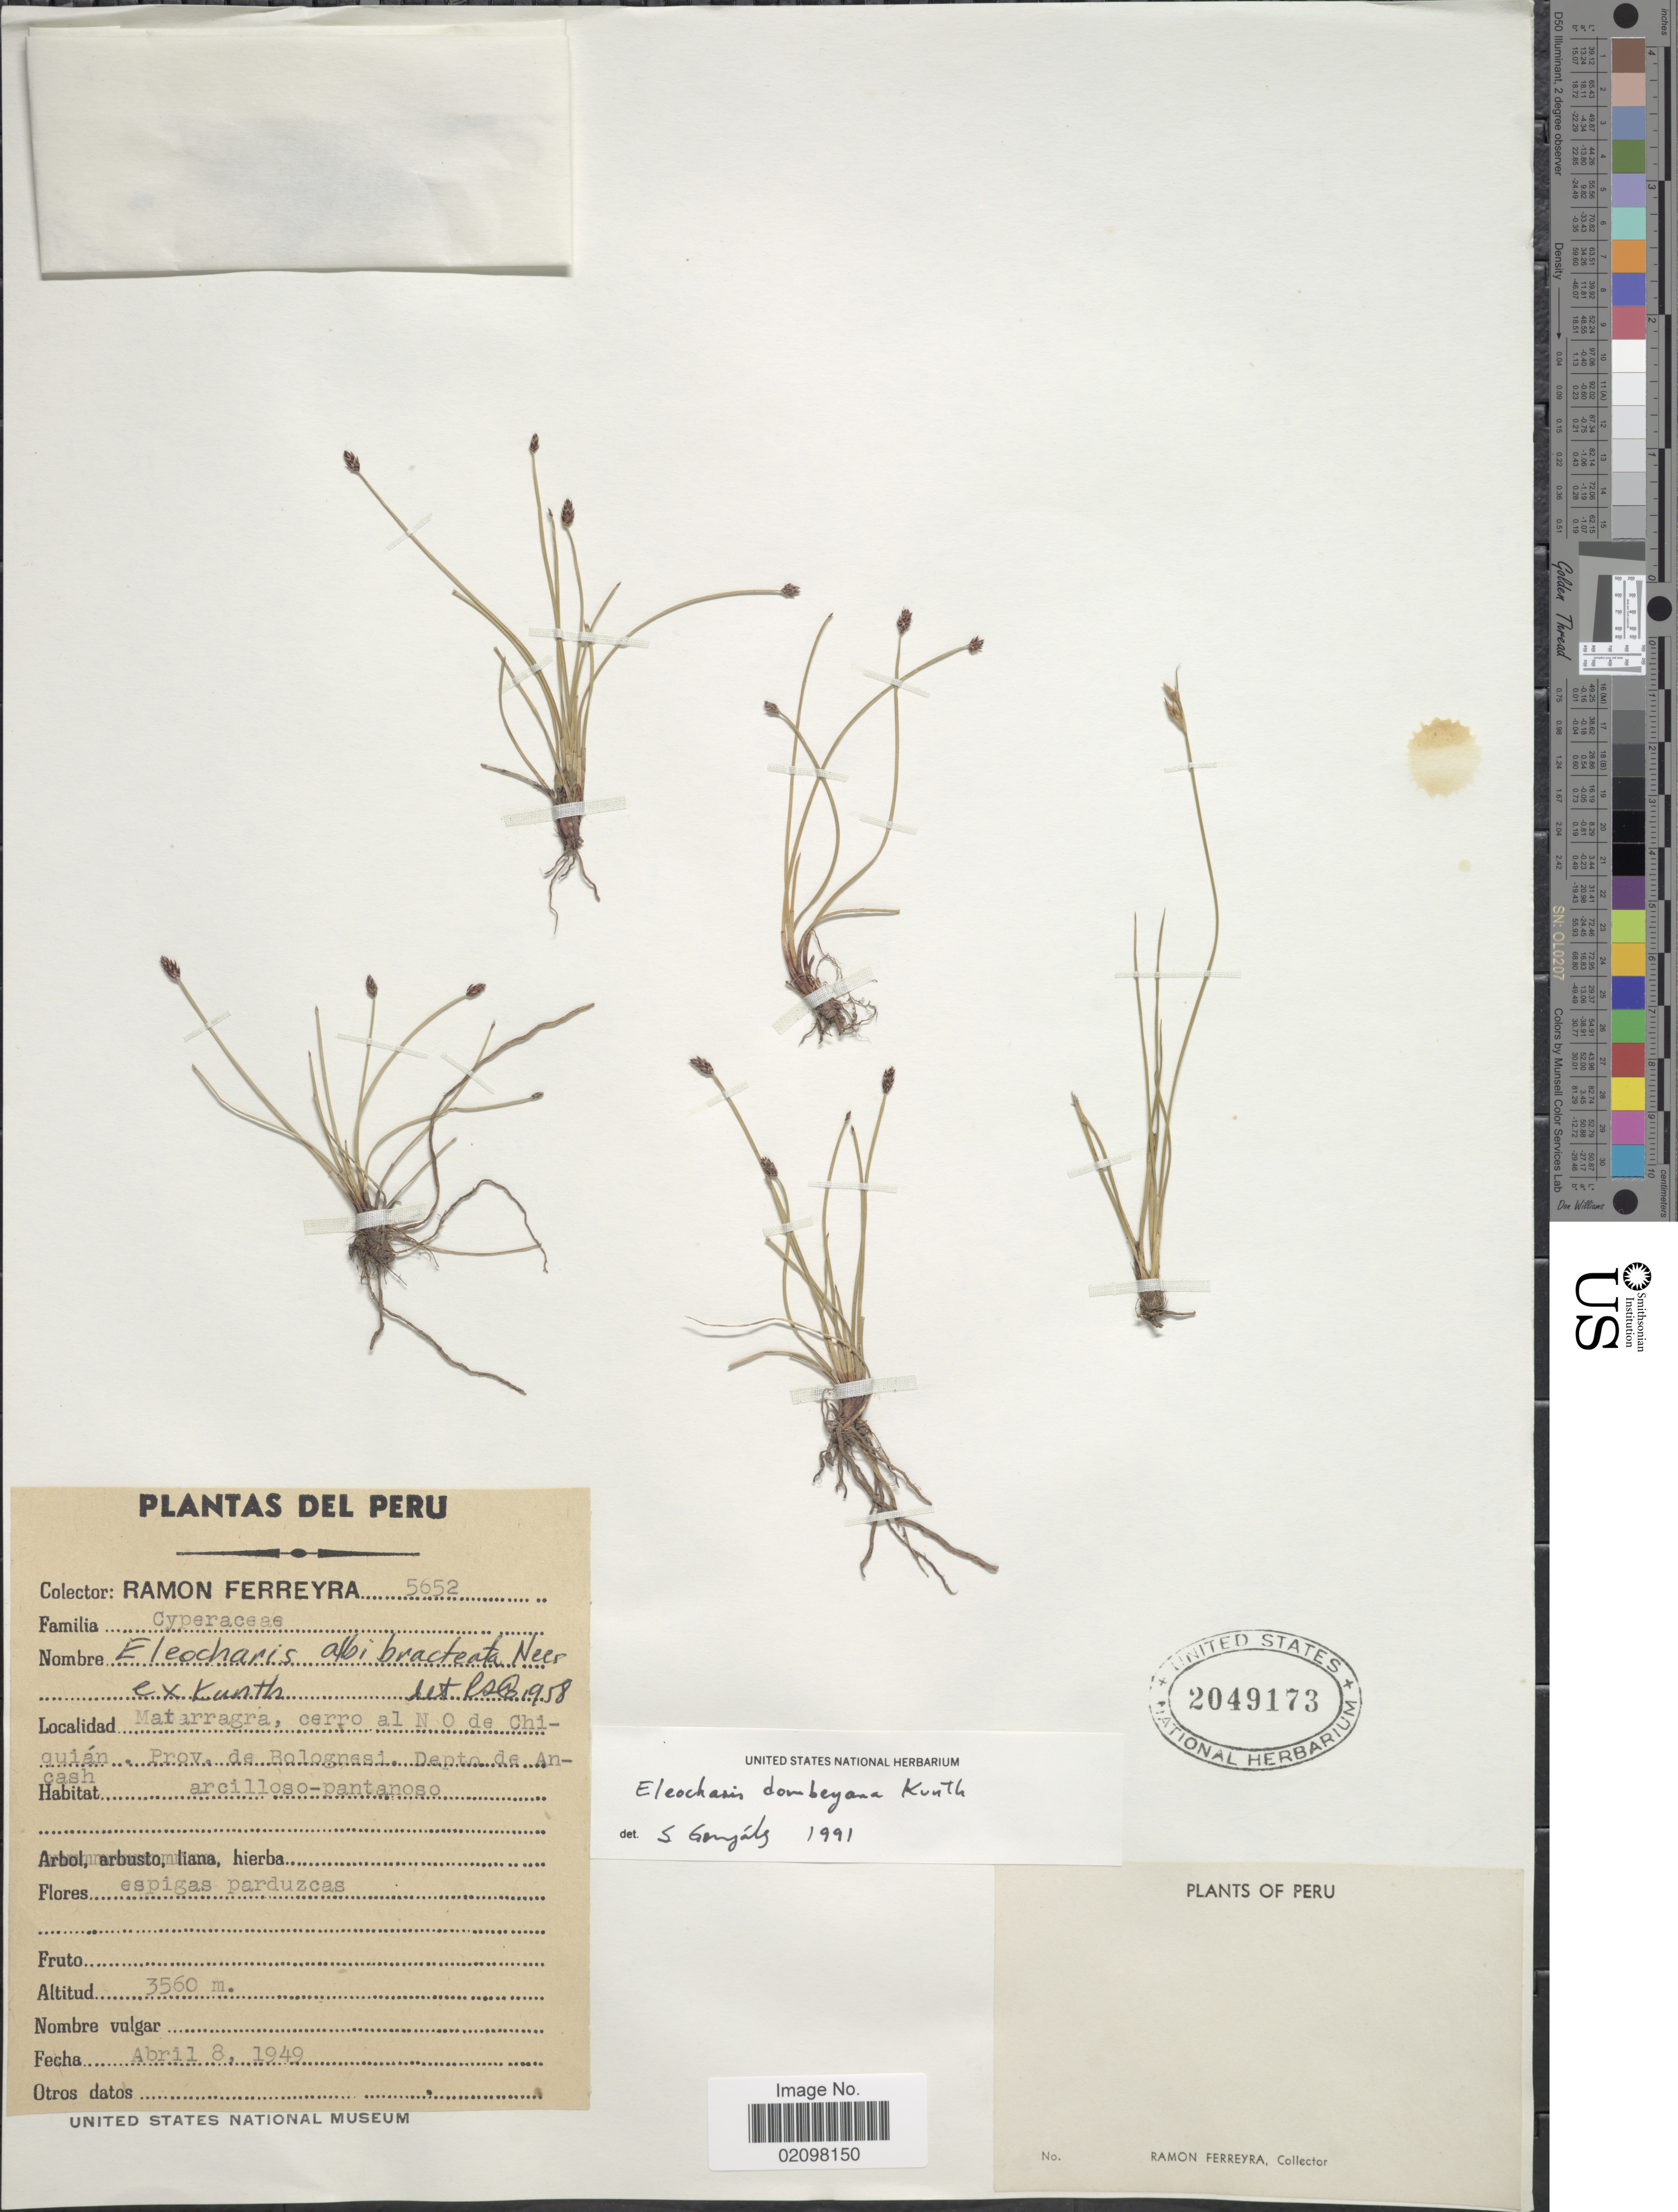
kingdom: Plantae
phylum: Tracheophyta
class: Liliopsida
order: Poales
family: Cyperaceae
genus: Eleocharis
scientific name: Eleocharis dombeyana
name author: Kunth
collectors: R. A. Ferreyra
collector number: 5652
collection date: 1949-04-08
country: Peru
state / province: Ancash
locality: Cerro al N O de Chiquián, Prov. de Bolognesi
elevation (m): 3560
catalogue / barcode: US 2049173